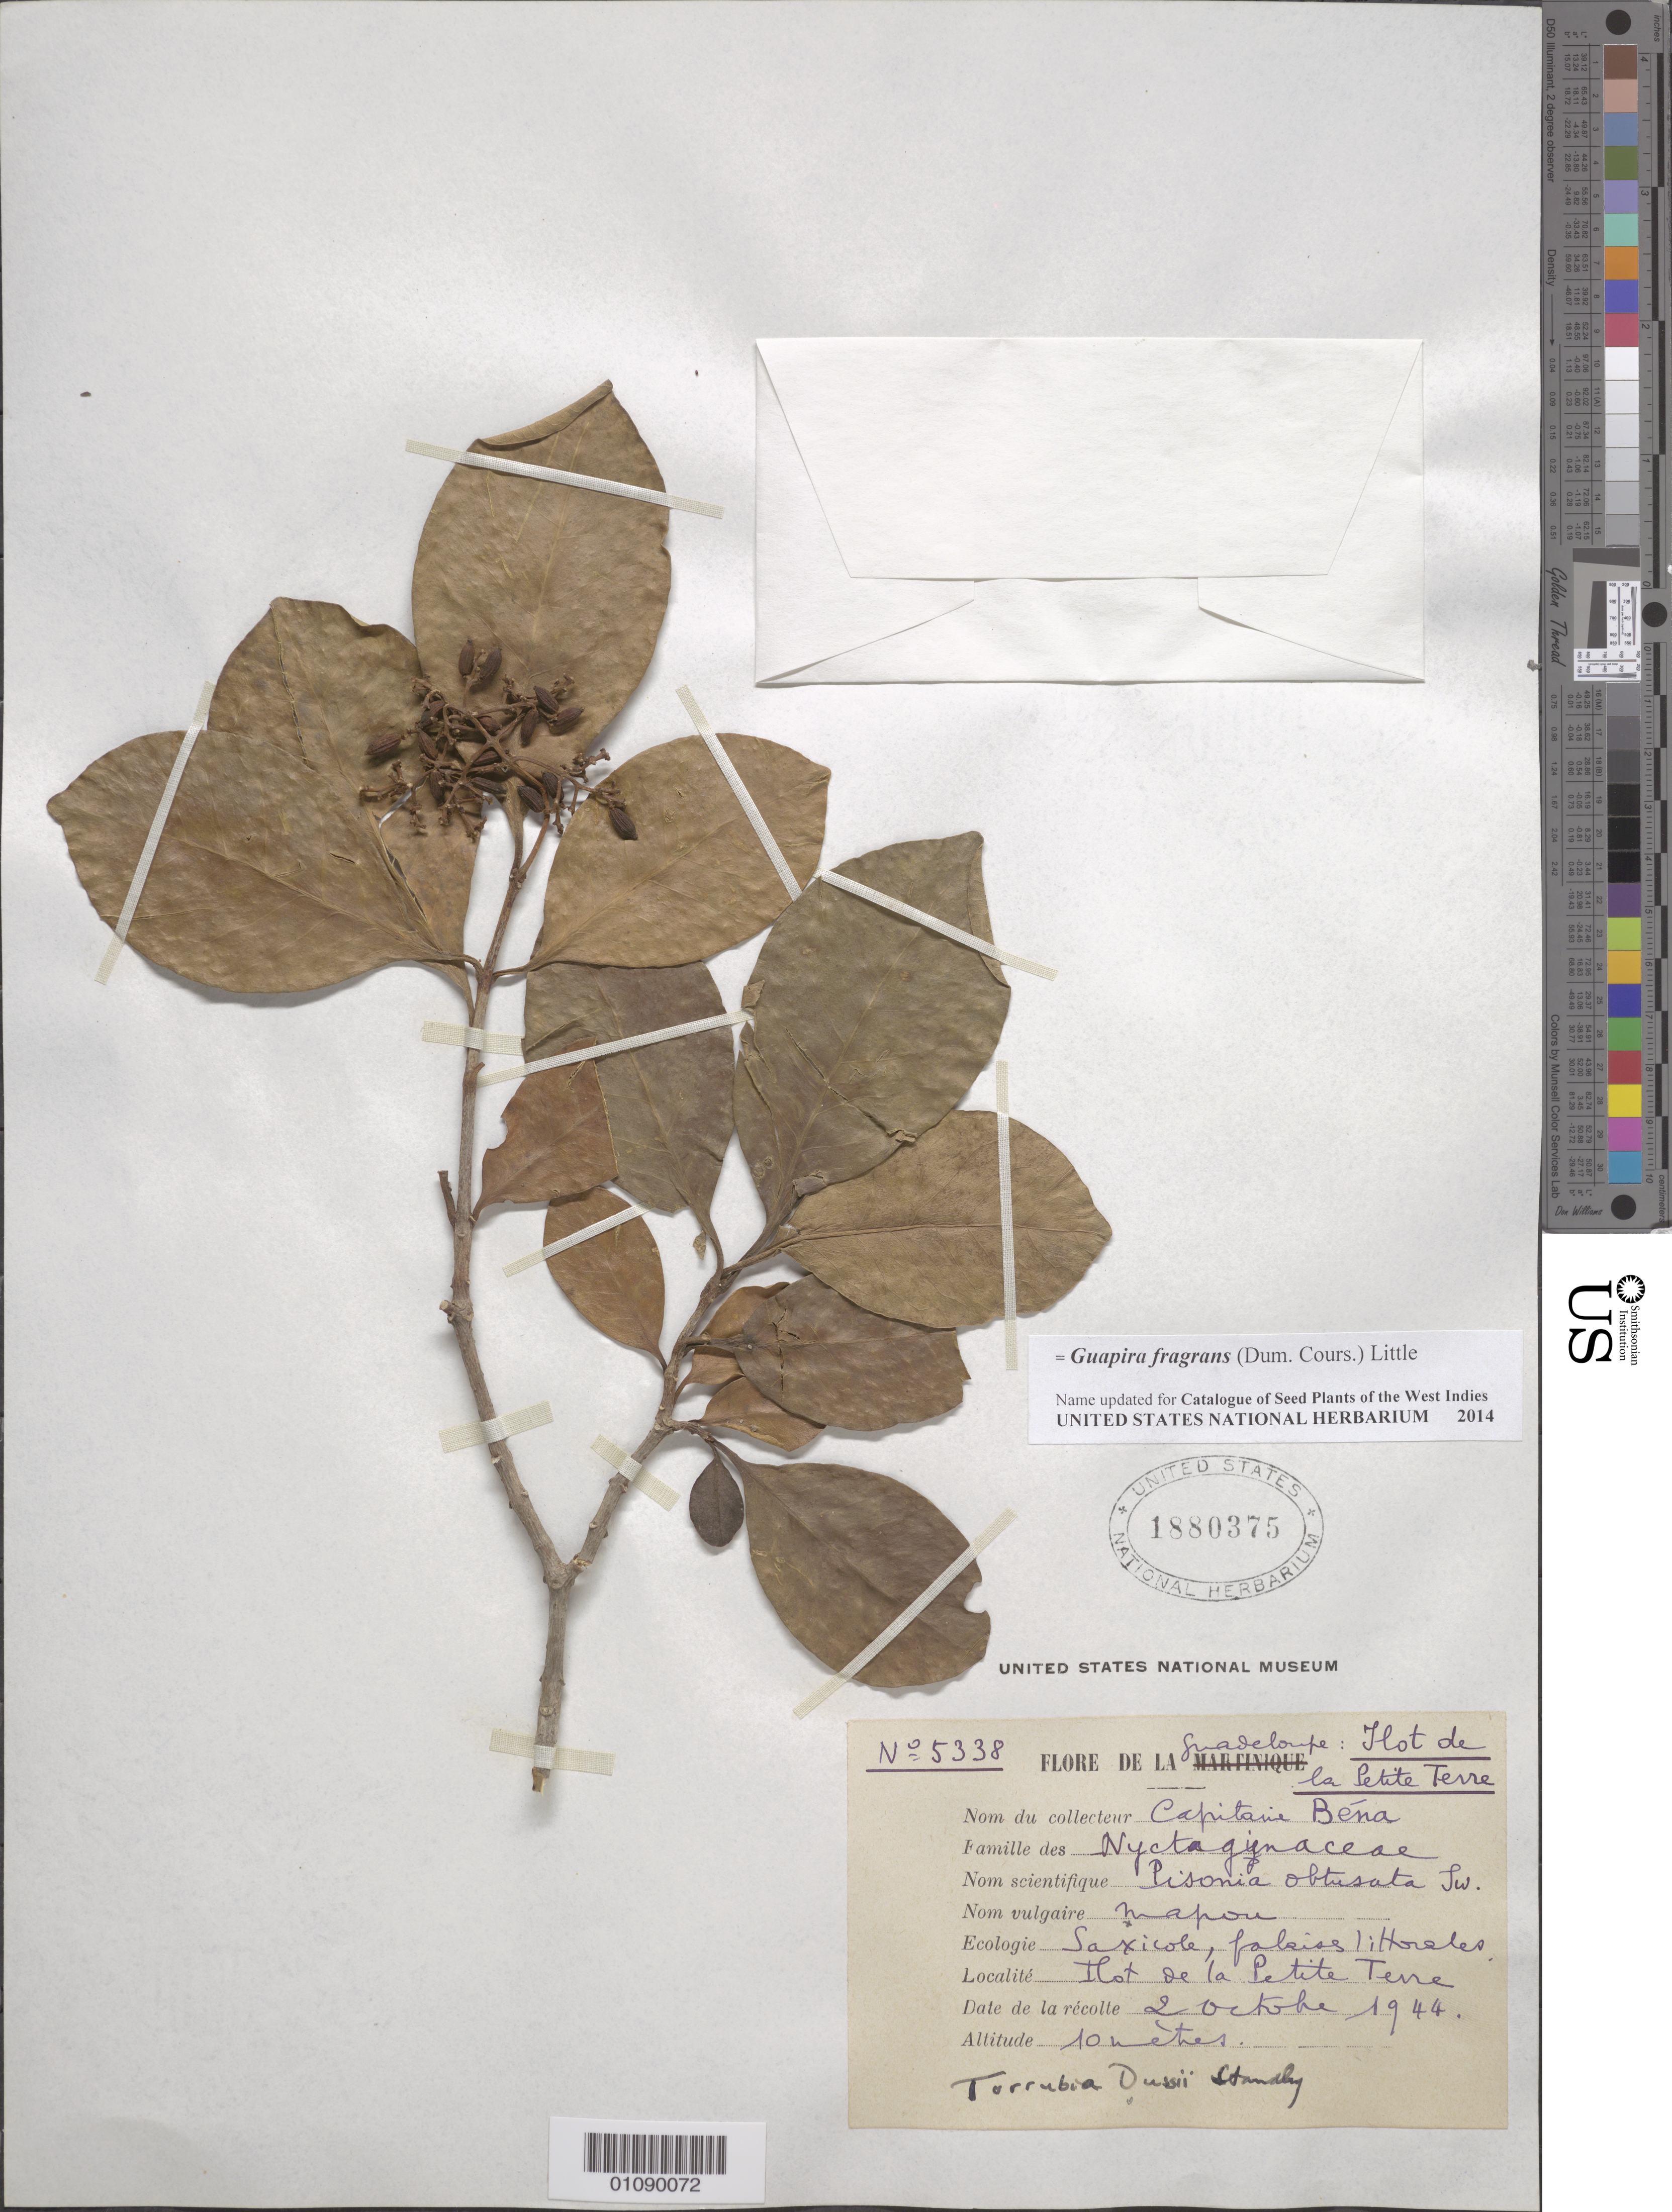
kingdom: Plantae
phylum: Tracheophyta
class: Magnoliopsida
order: Caryophyllales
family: Nyctaginaceae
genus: Guapira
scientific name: Guapira fragrans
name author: (Dum. Cours.) Little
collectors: R. Béna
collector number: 5338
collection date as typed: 02 Oct 1944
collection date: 1944-10-02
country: Guadeloupe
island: Petite Terre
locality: Ilot de la Petite Terre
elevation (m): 10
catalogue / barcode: US 1880375